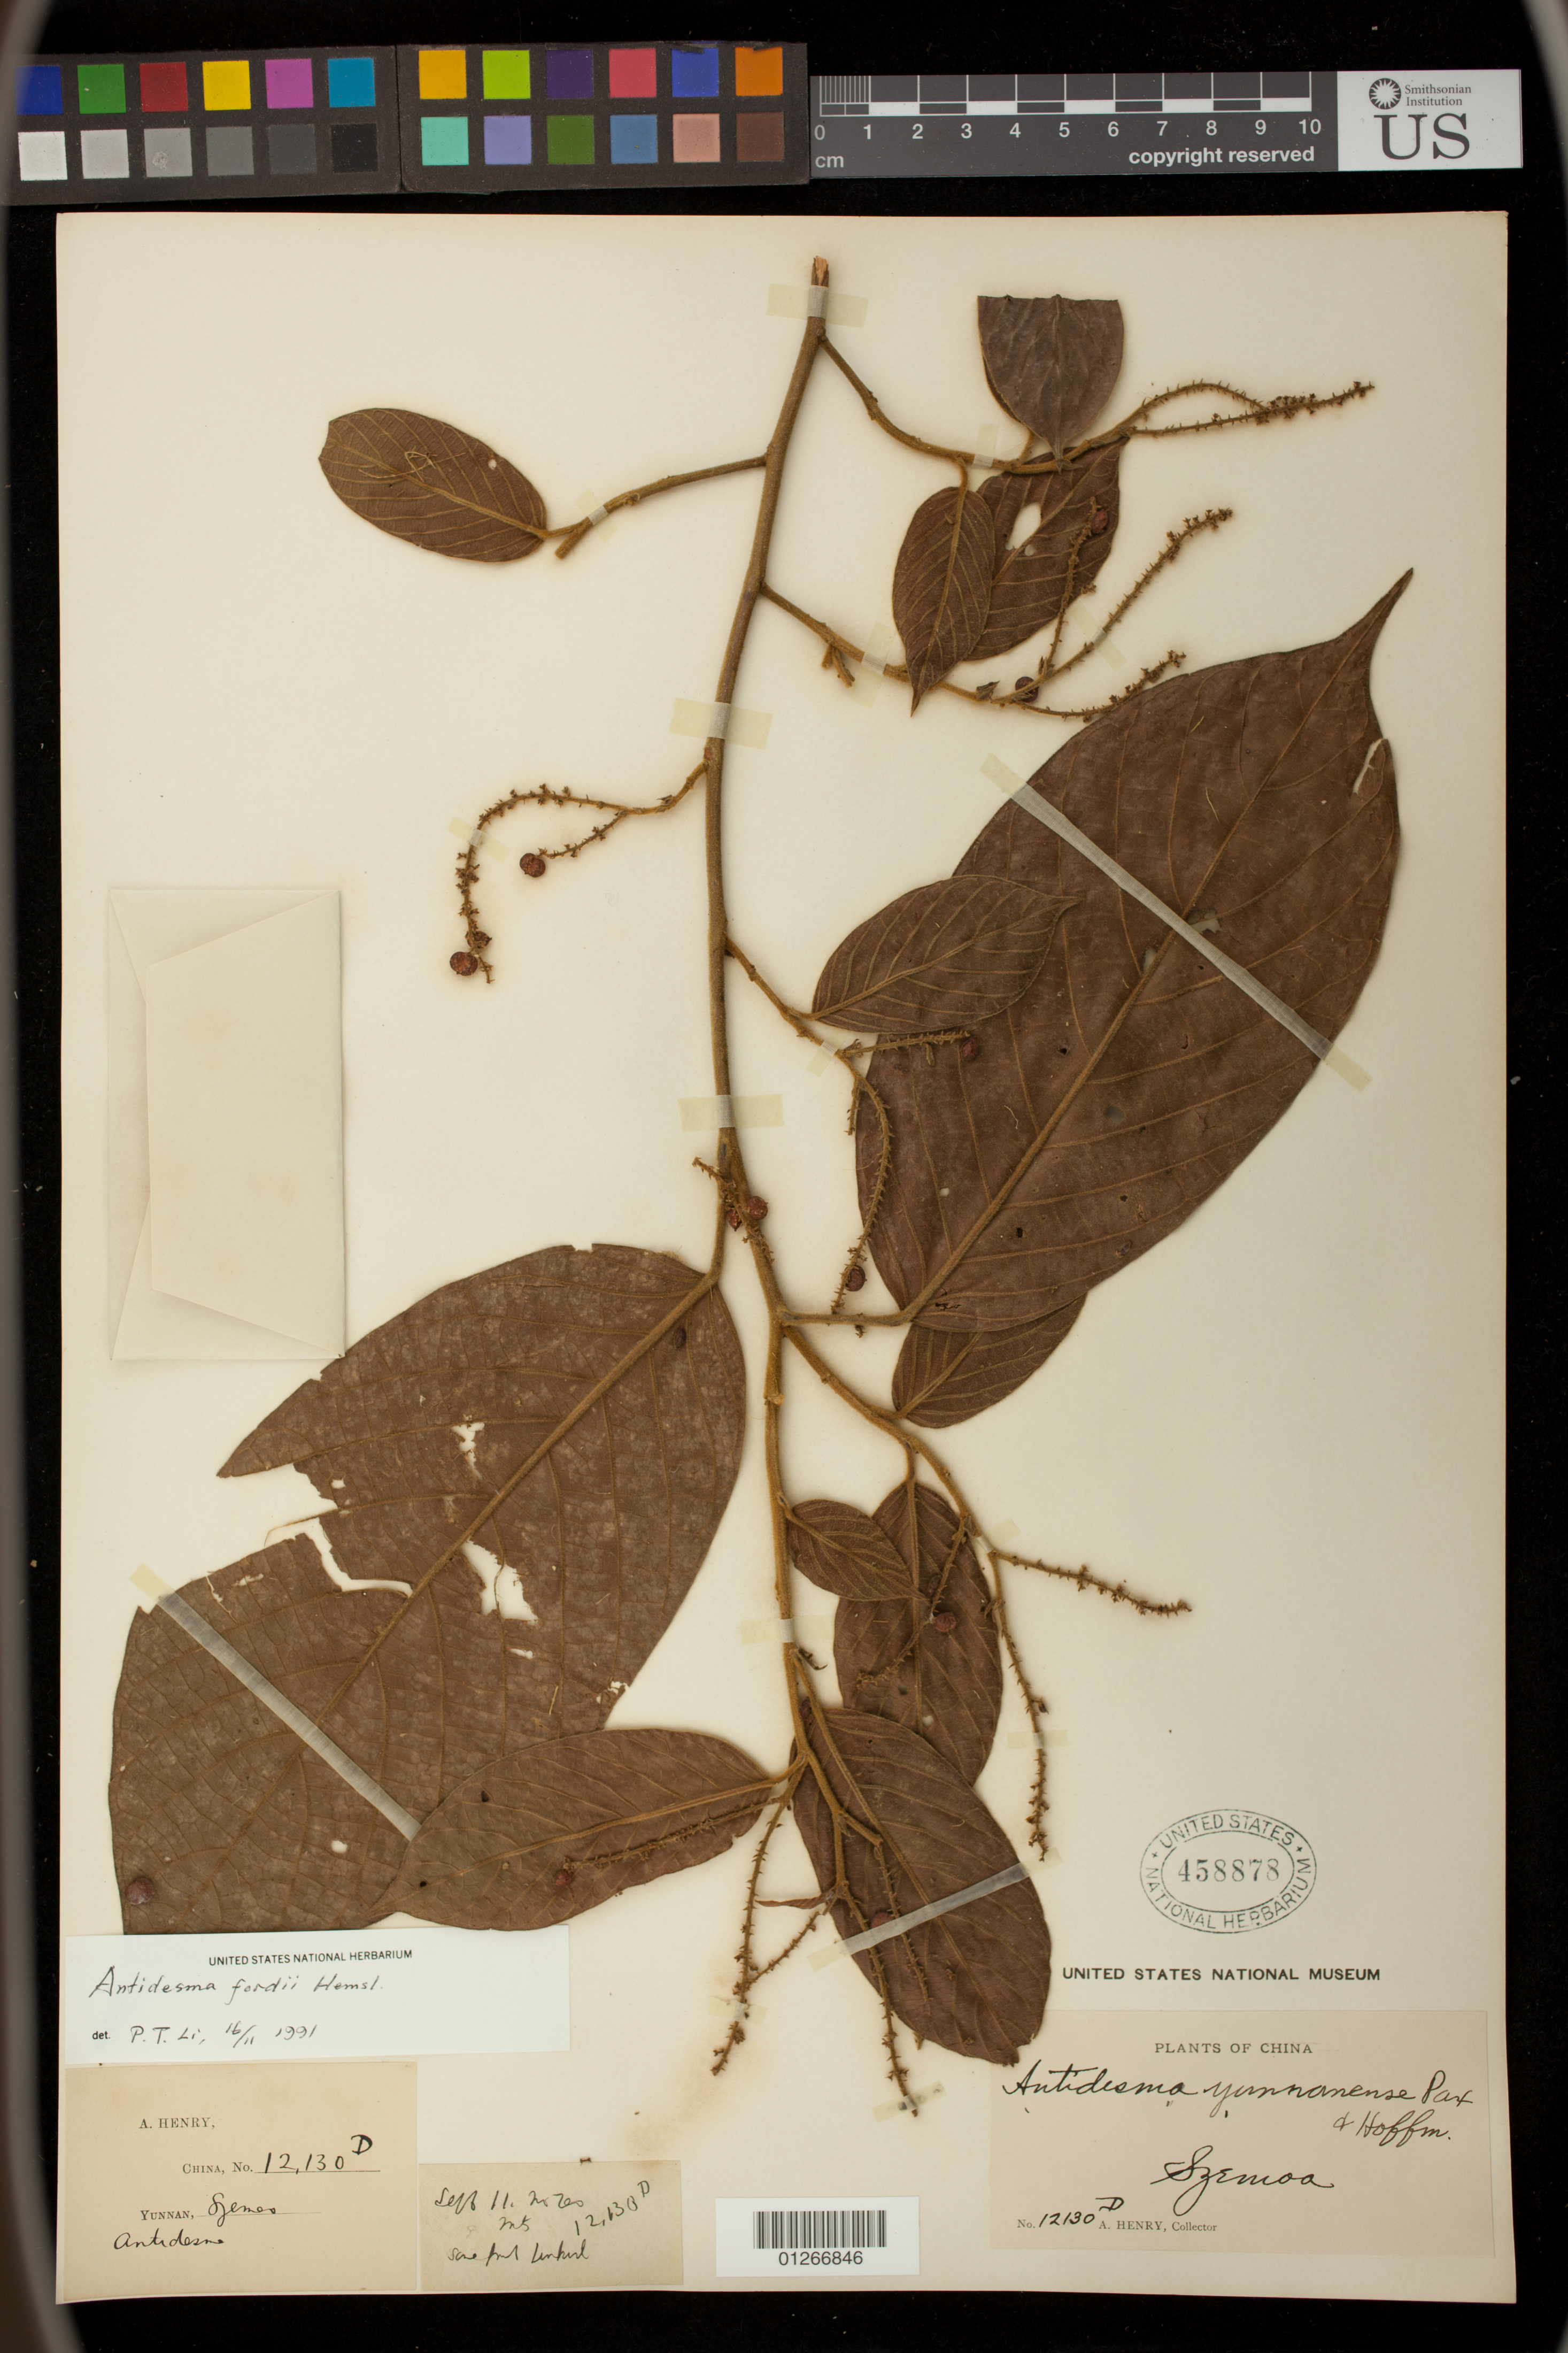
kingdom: Plantae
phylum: Tracheophyta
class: Magnoliopsida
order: Malpighiales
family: Phyllanthaceae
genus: Antidesma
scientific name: Antidesma fordii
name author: Hemsl.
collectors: A. Henry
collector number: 12130 D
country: China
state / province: Yunnan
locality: Szemoa.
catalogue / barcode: US 458878